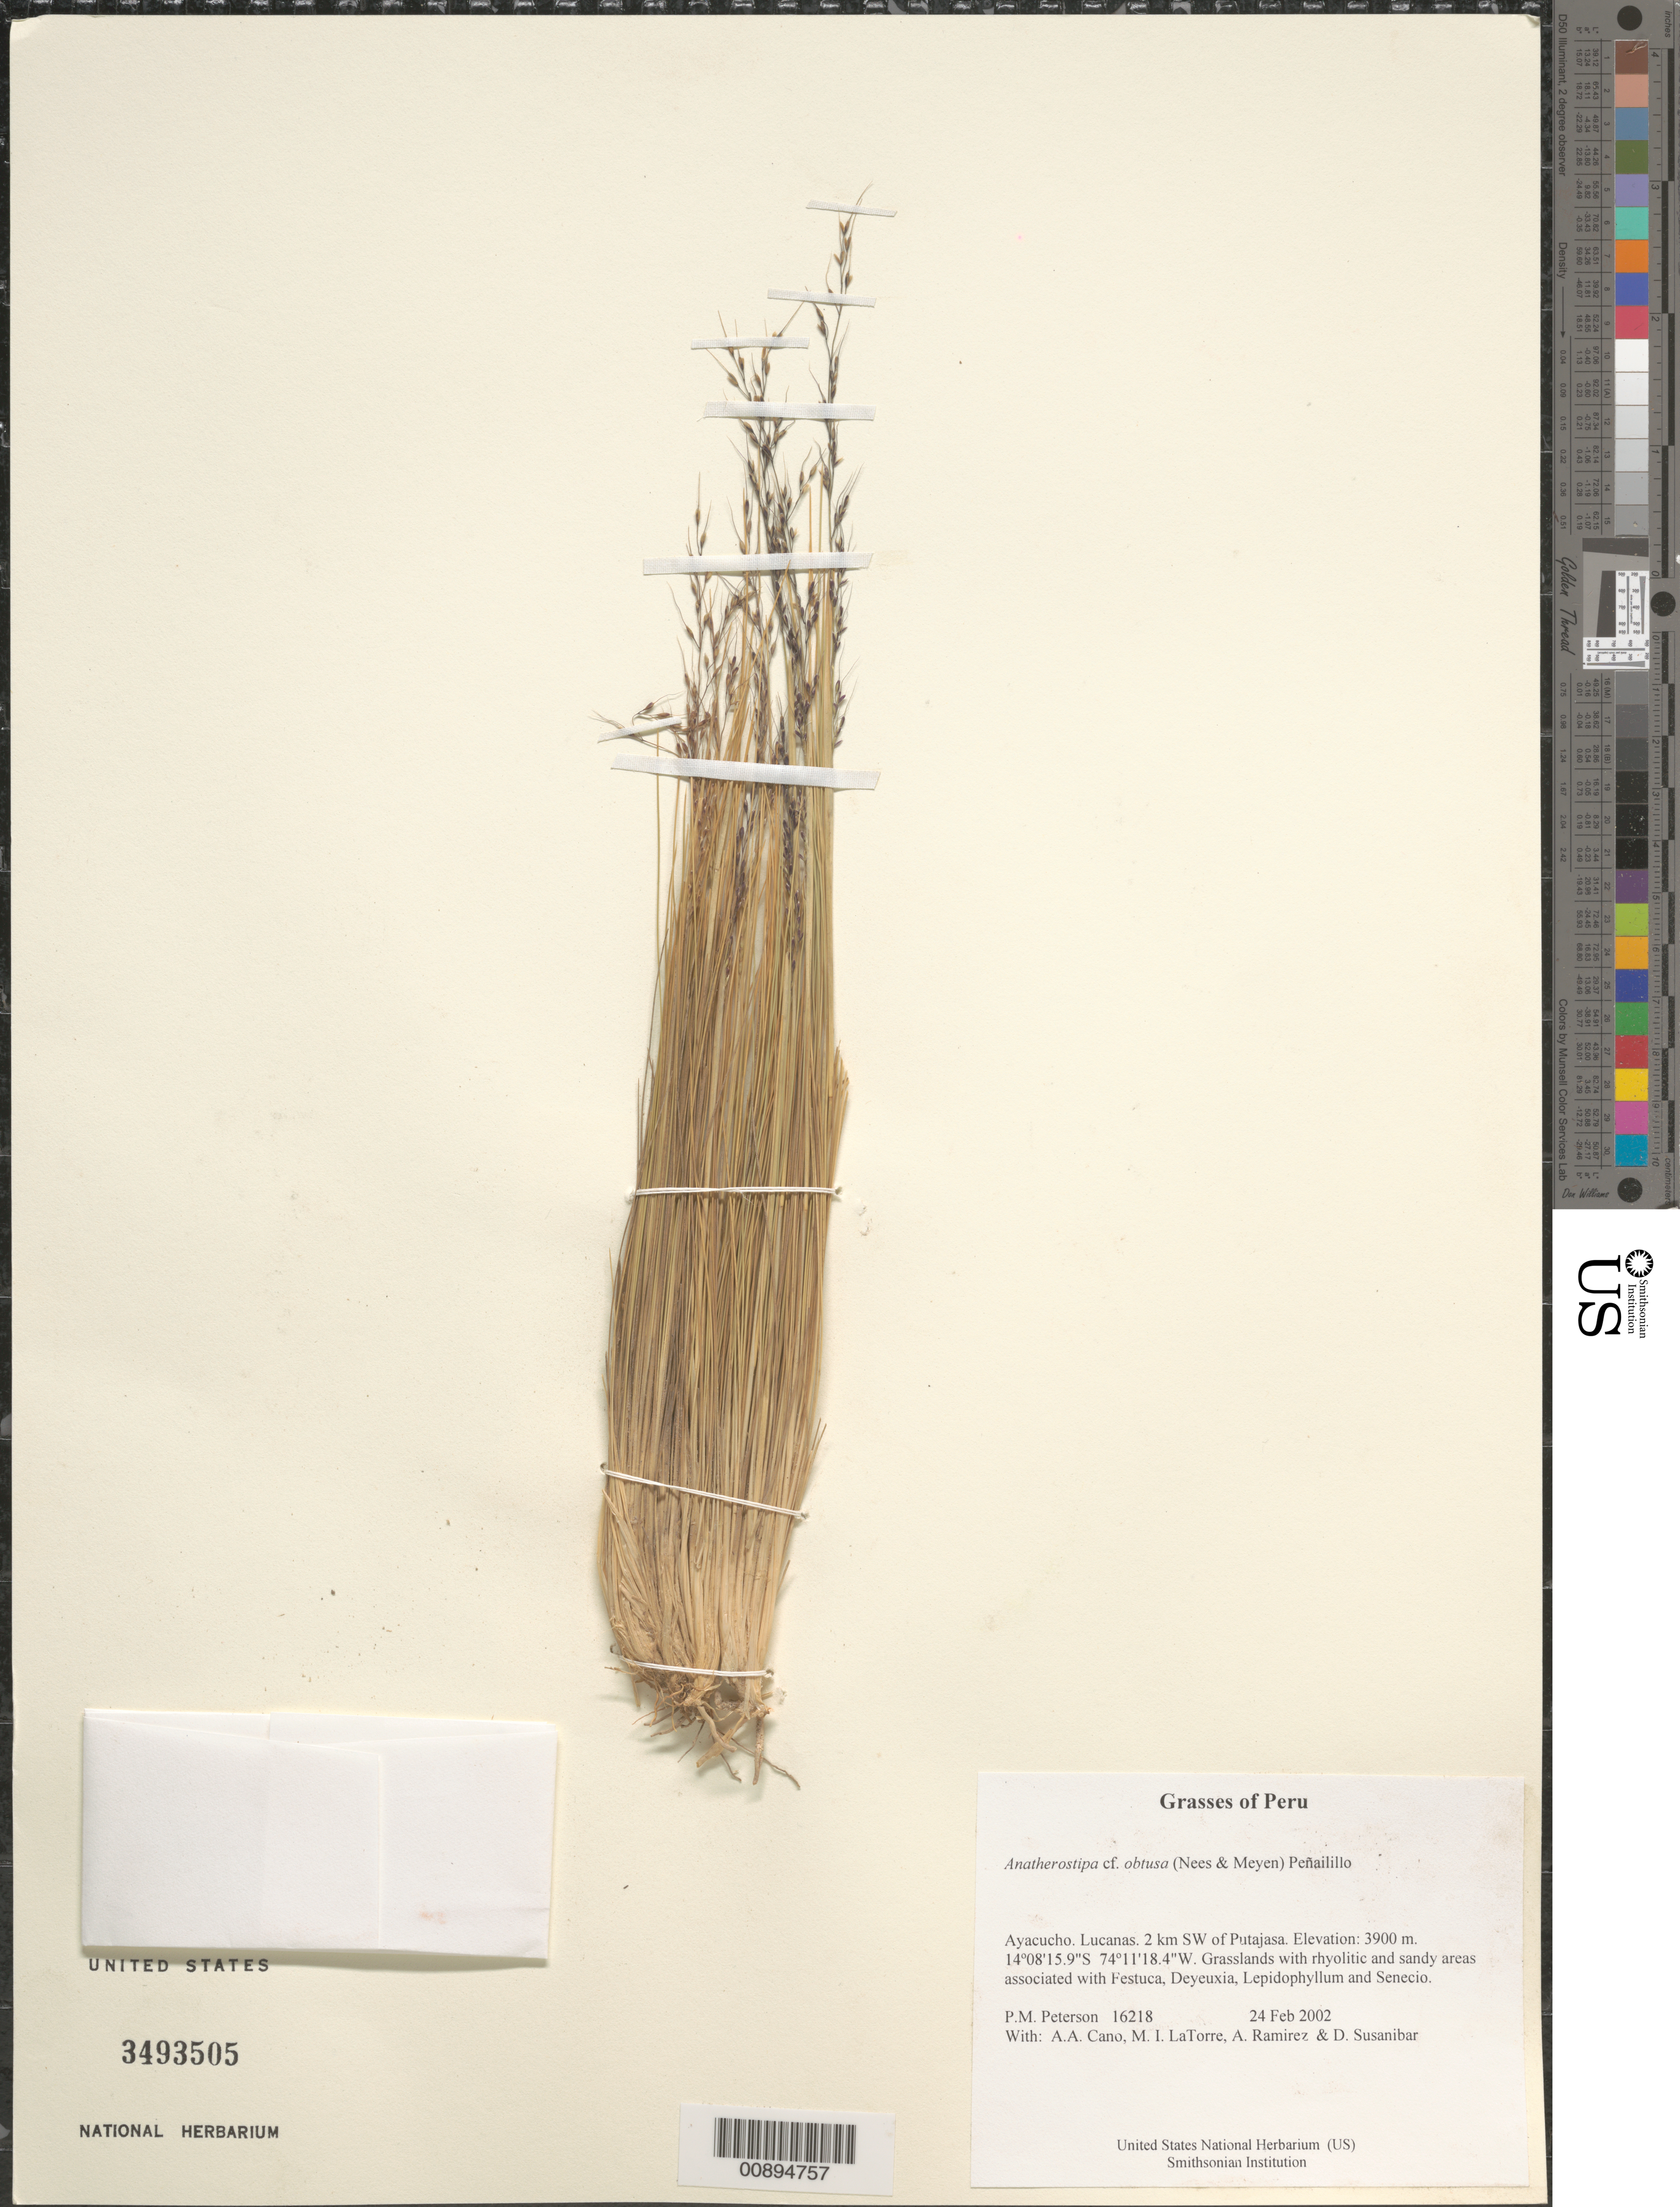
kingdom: Plantae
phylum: Tracheophyta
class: Liliopsida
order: Poales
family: Poaceae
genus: Anatherostipa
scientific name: Anatherostipa obtusa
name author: (Nees & Meyen) Peñailillo B.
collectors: P. M. Peterson, A. Cano, M. I. La Torre, A. Ramírez & D. Susanibar Cruz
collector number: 16218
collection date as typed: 24 Feb 2002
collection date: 2002-02-24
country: Peru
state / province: Ayacucho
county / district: Lucanas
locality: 2 km SW of Putajasa.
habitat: Grasslands with rhyolitic and sandy areas associated with ~Festuca, Deyeuxia, Lepidophyllum and Senecio~.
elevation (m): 3900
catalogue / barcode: US 3493505